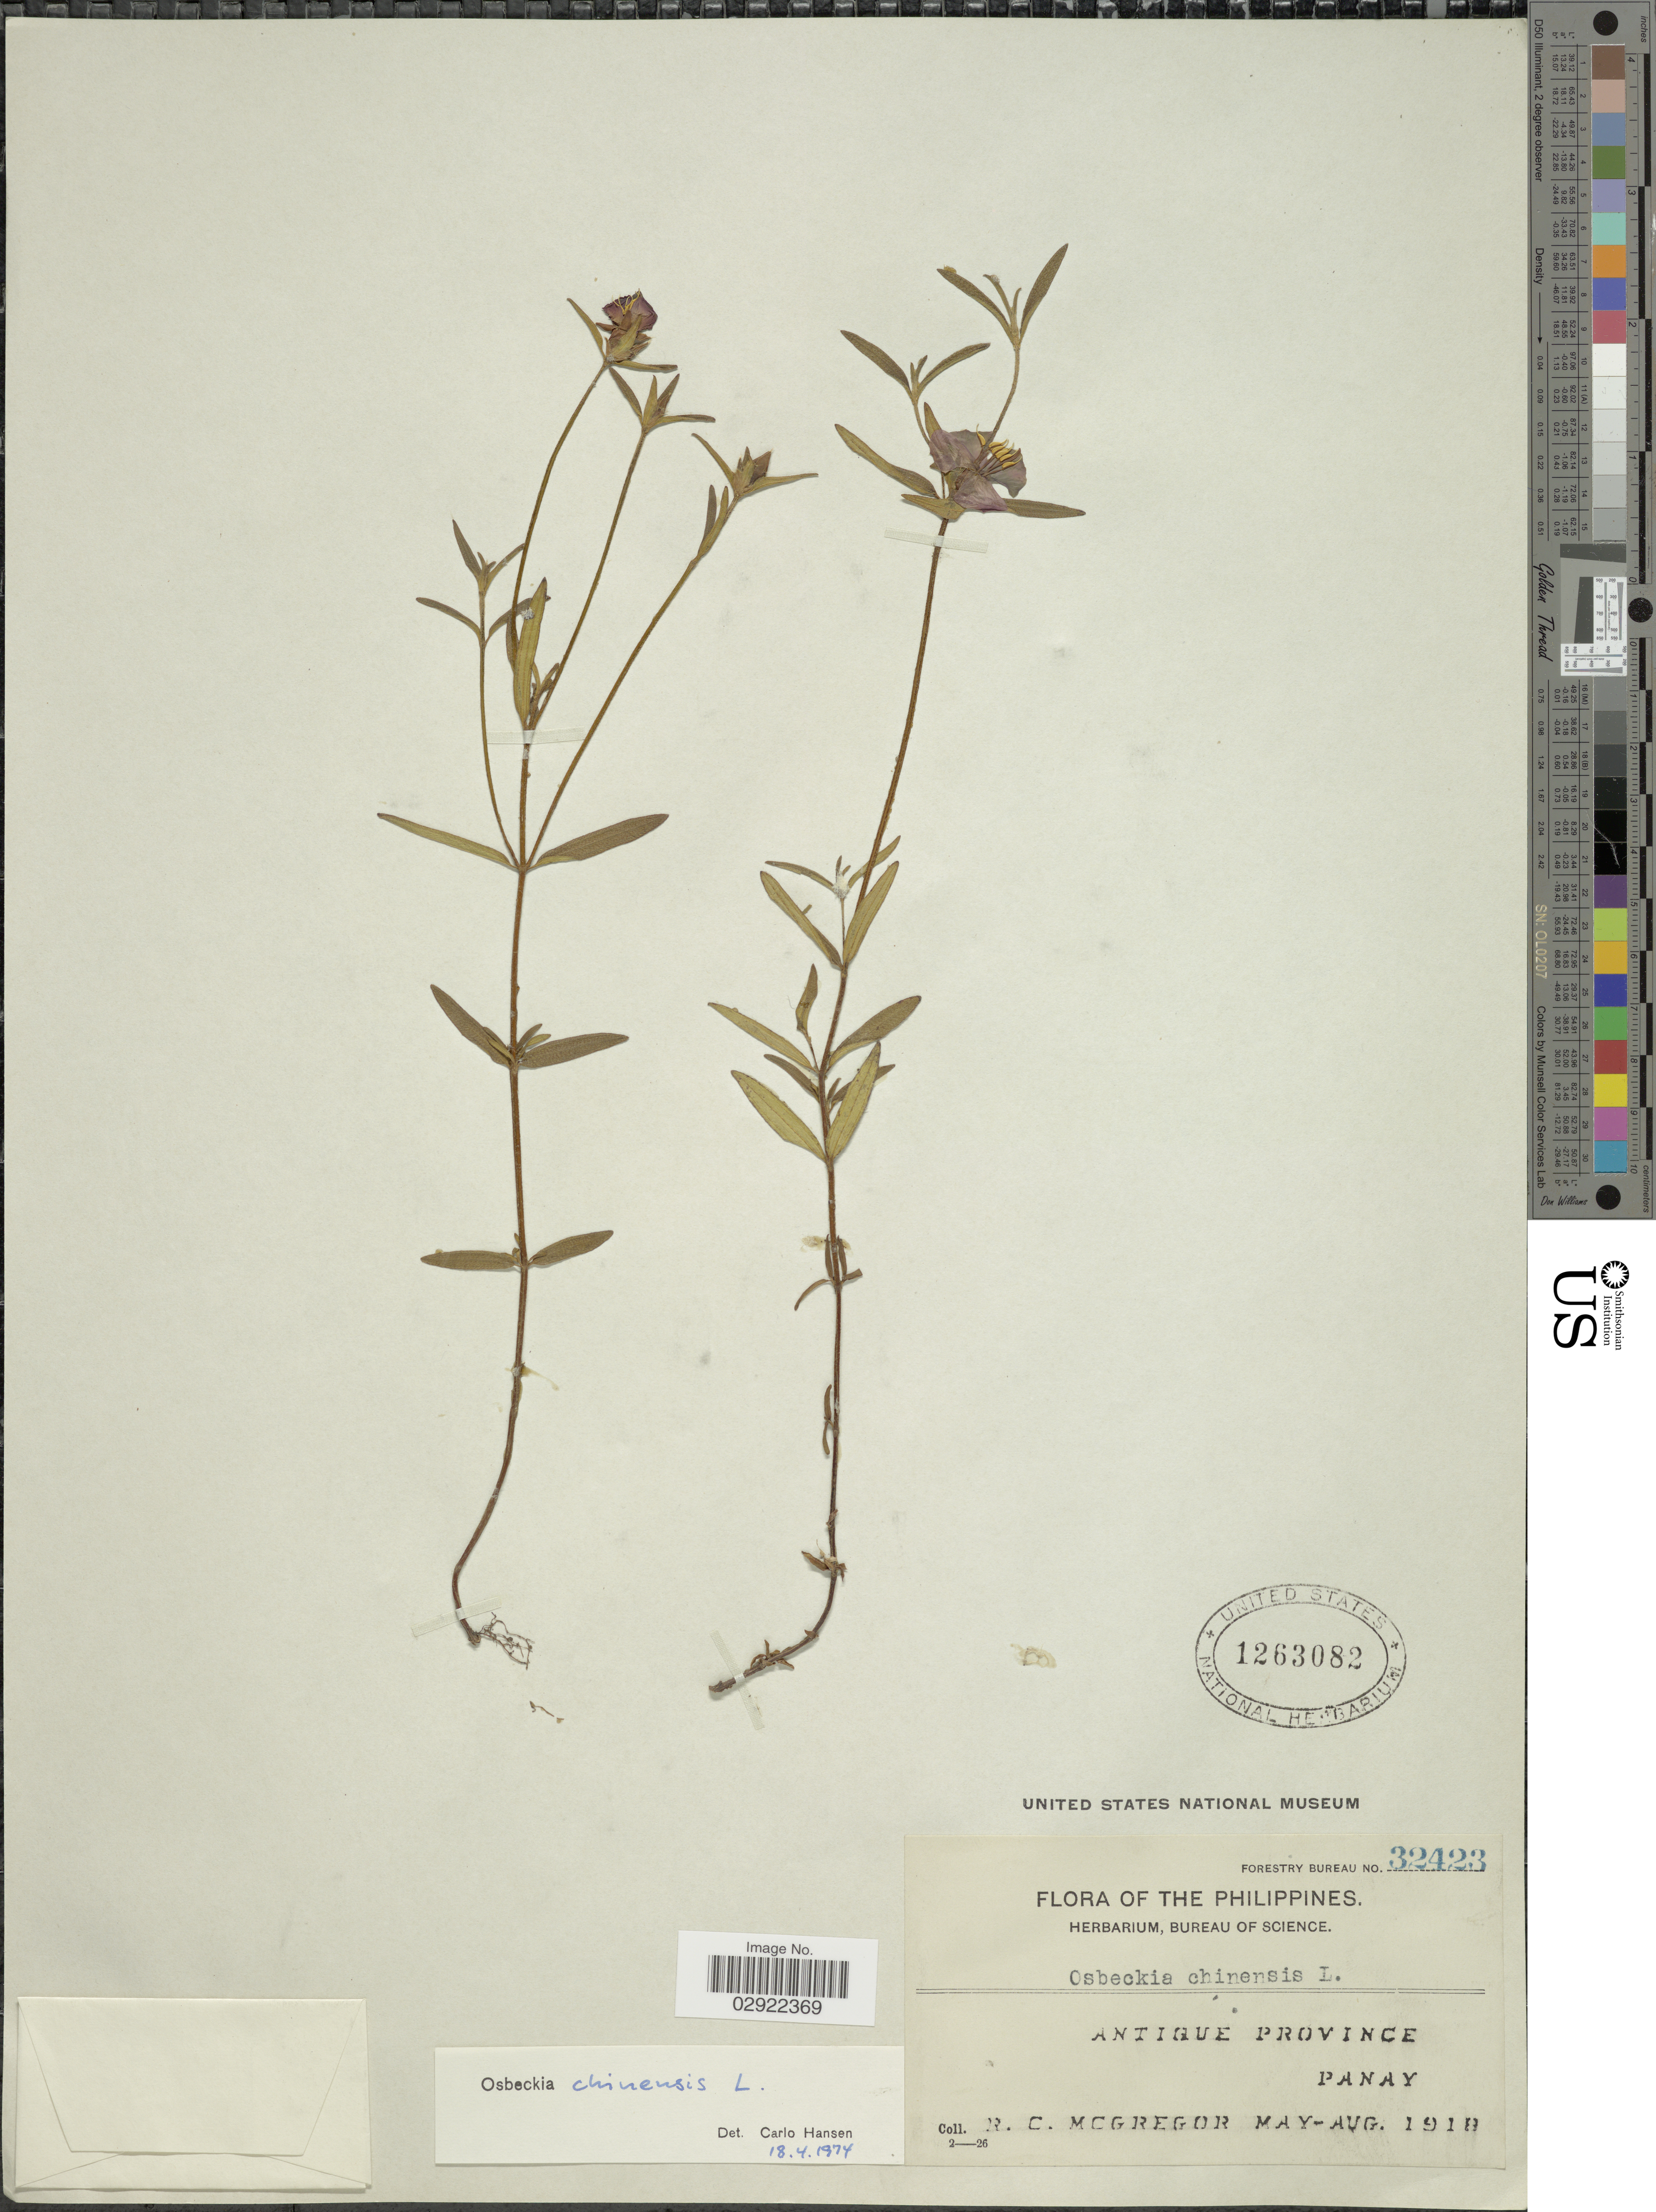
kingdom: Plantae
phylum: Tracheophyta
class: Magnoliopsida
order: Myrtales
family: Melastomataceae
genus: Osbeckia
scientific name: Osbeckia chinensis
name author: L.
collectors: R. C. McGregor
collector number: Forestry Bureau 32423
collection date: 1918-05/1918-08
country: Philippines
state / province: Western Visayas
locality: Antique Province, Panay.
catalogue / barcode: US 1263082